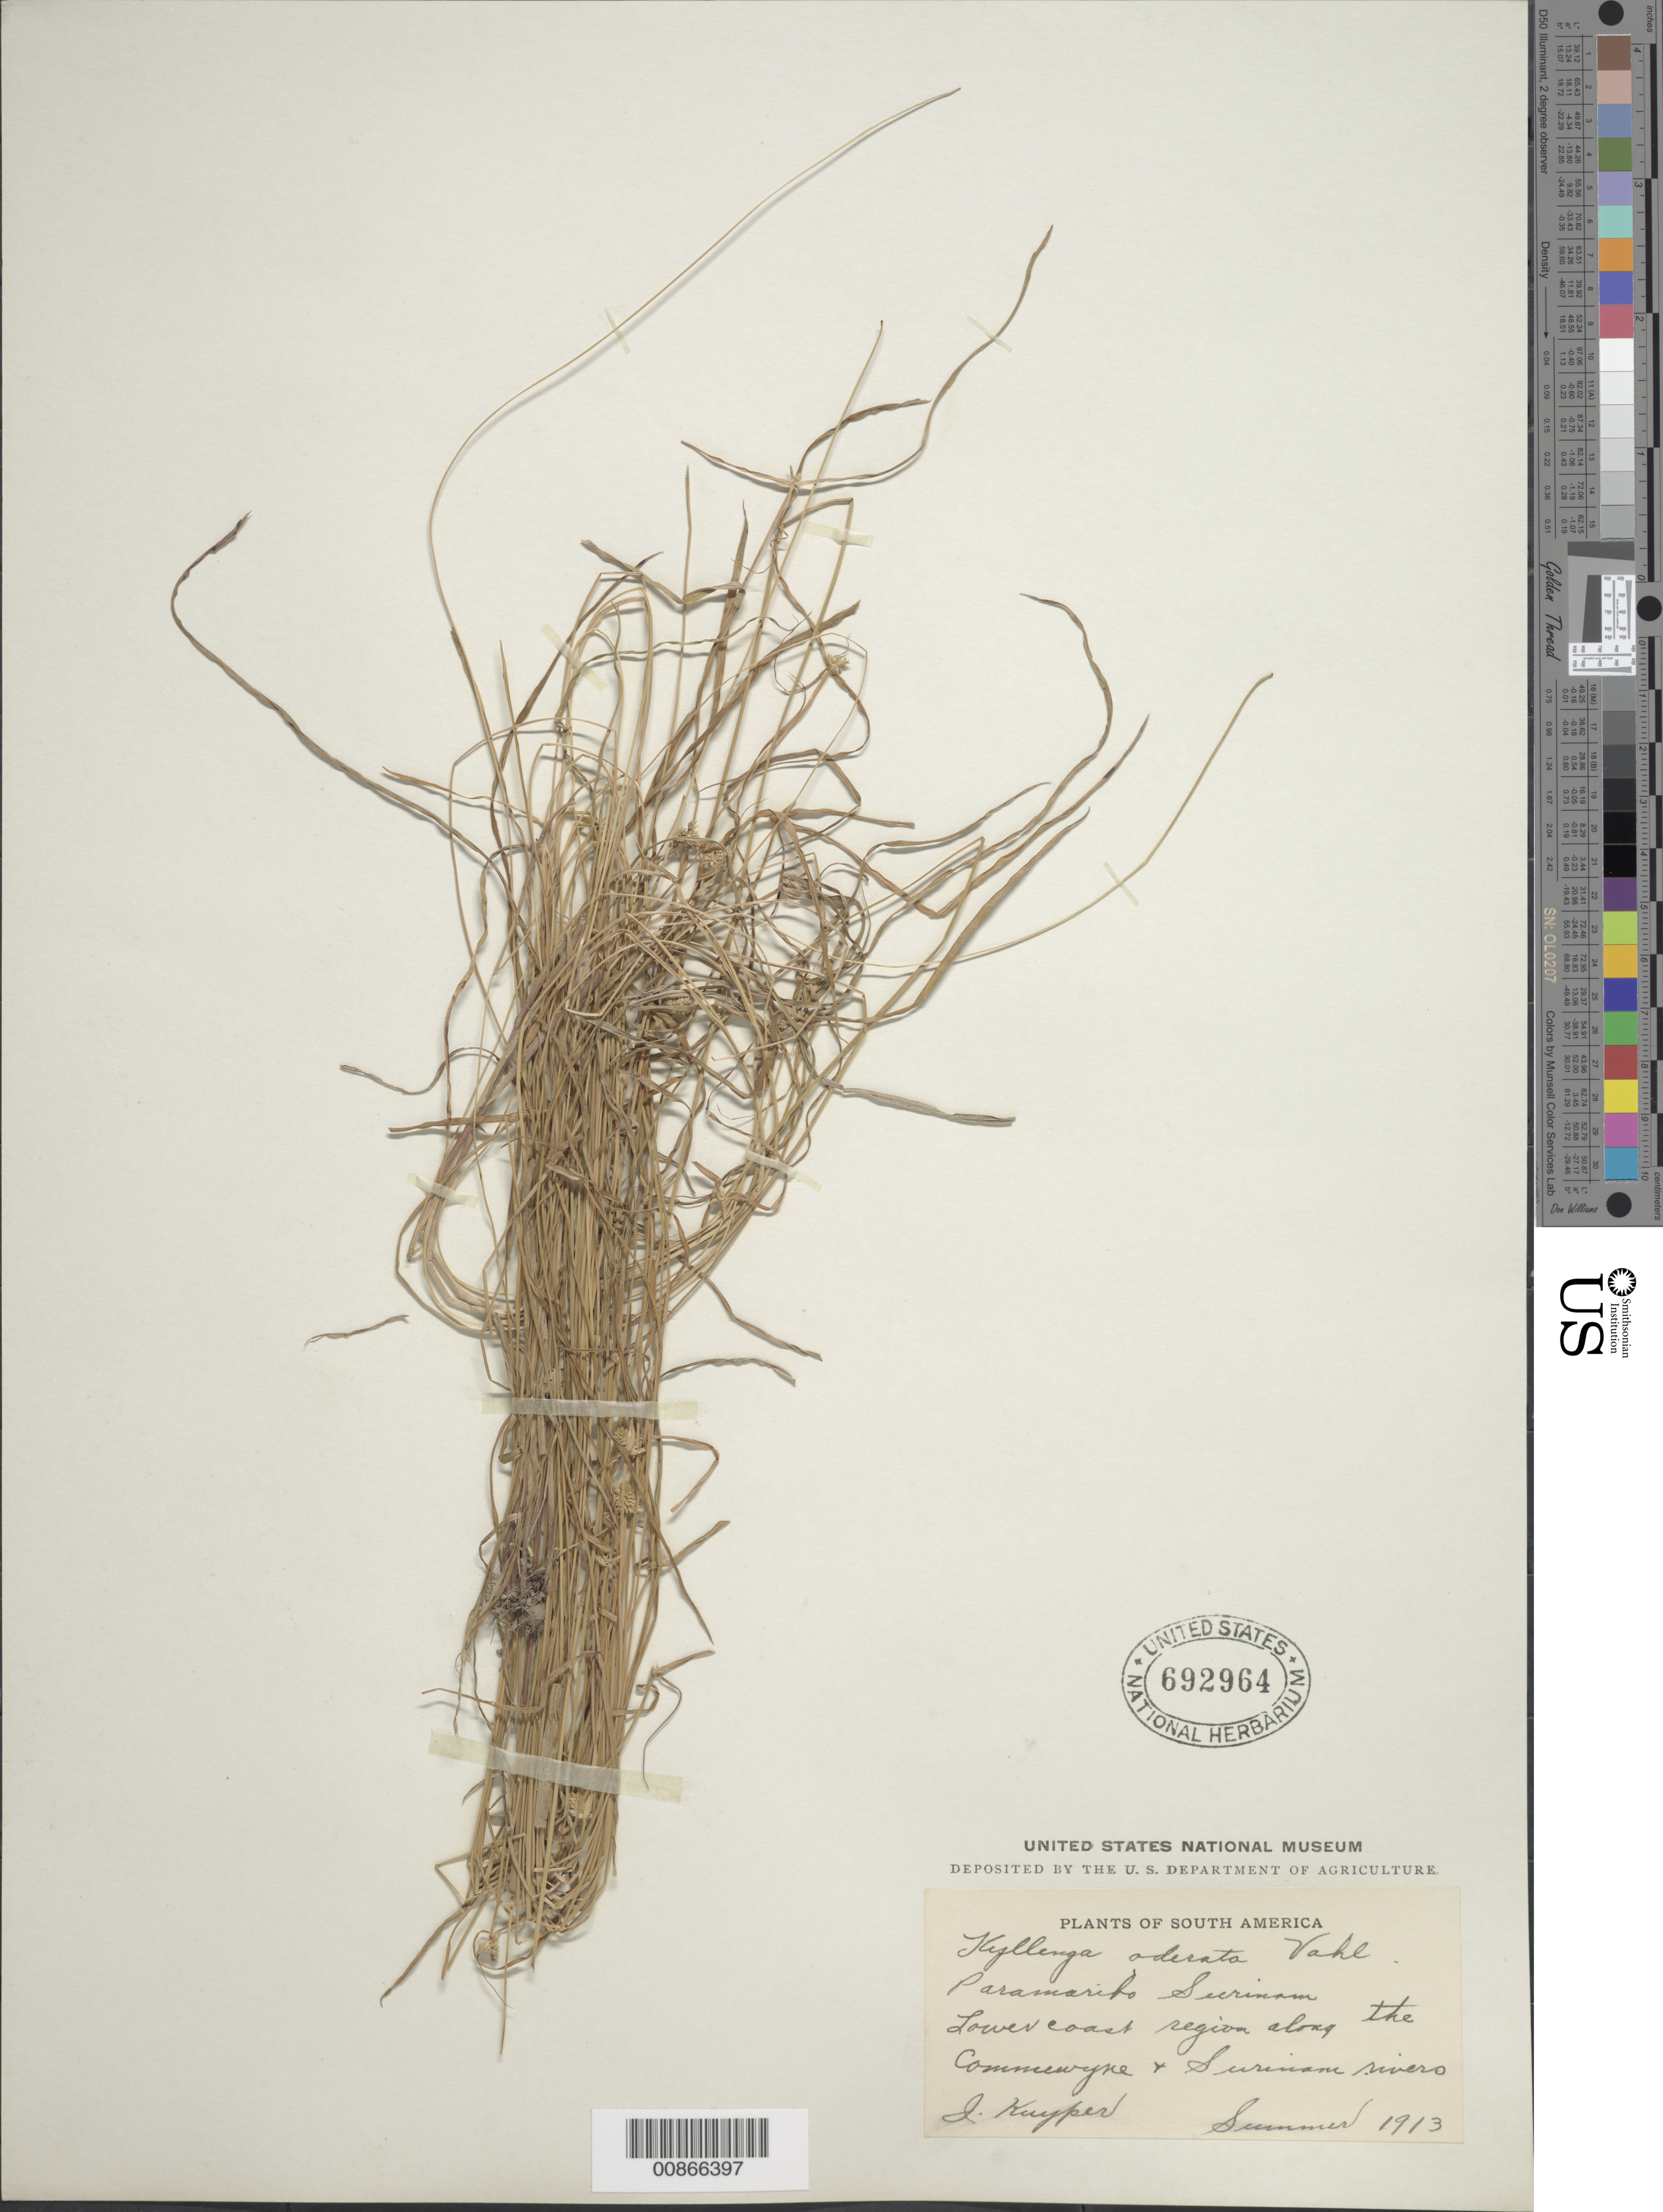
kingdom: Plantae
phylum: Tracheophyta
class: Liliopsida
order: Poales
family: Cyperaceae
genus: Cyperus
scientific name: Cyperus hortensis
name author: (Salzm. ex Steud.) Dorr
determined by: Strong, Mark T., (BOT), Smithsonian Institution - National Museum of Natural History (UNITED STATES)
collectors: J. Kuyper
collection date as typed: Summer 1913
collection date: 1913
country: Suriname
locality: Paramaribo, lower coast region along the Commewyne and Surinam Rivers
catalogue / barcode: US 692964